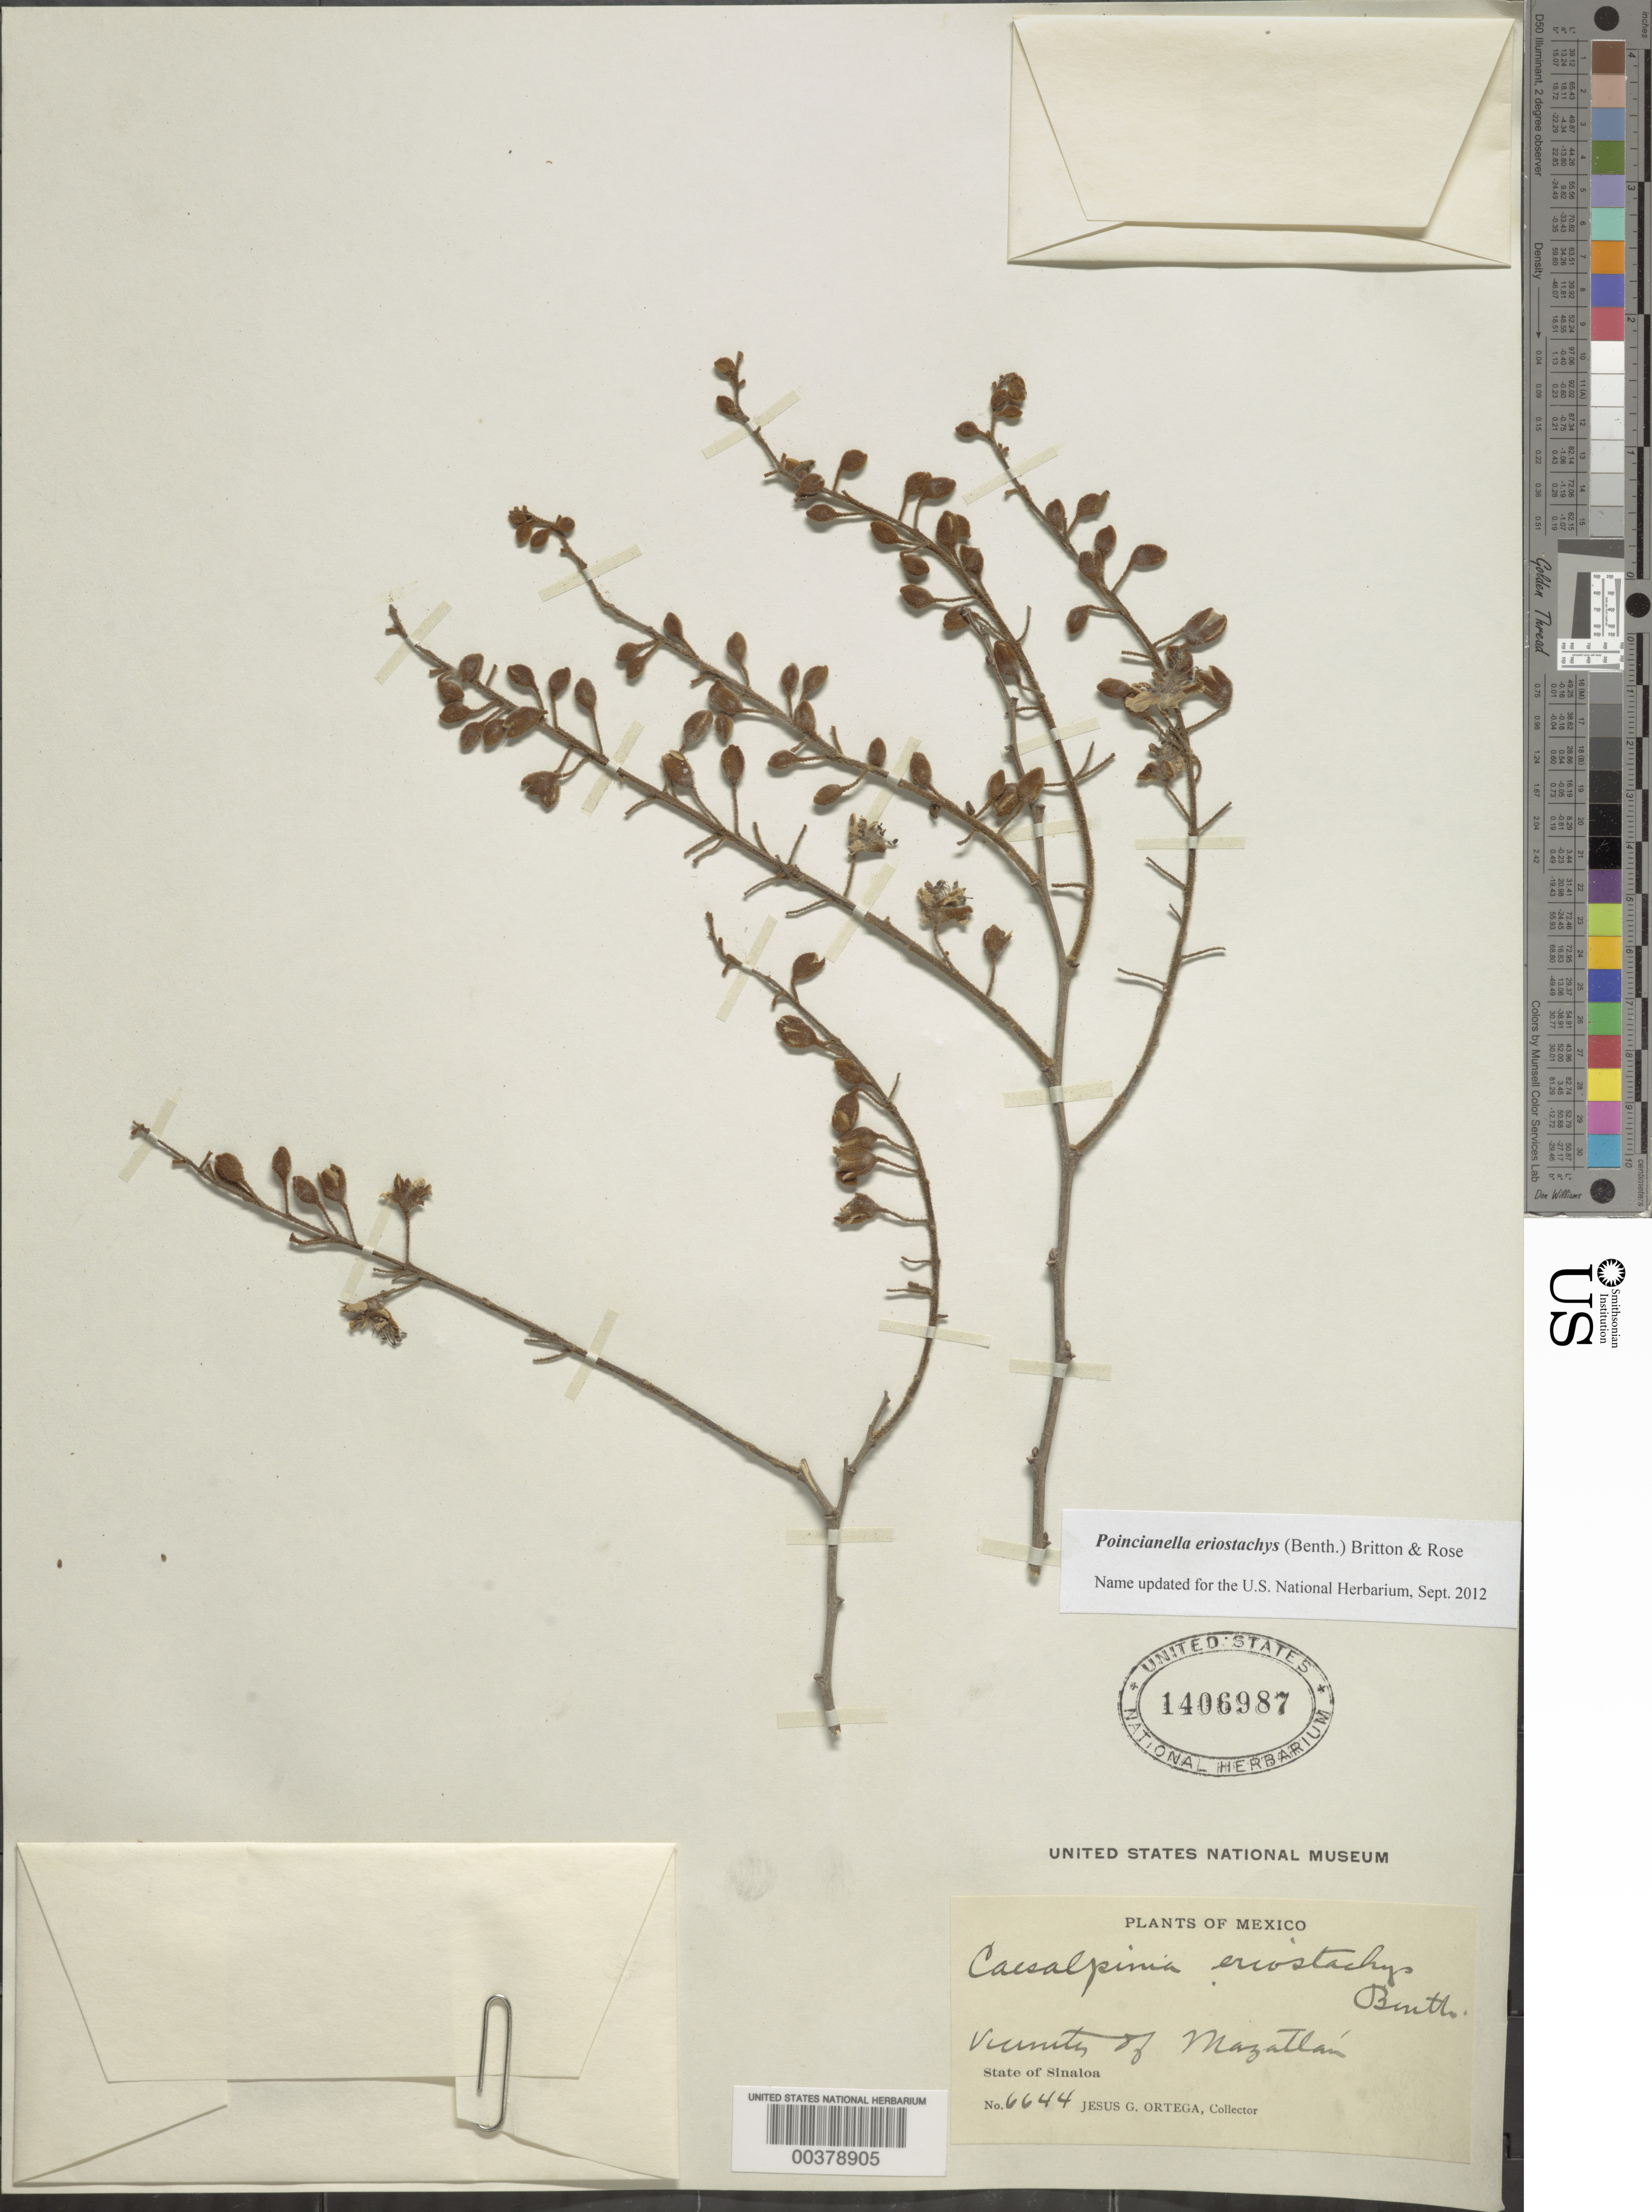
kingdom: Plantae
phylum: Tracheophyta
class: Magnoliopsida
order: Fabales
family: Fabaceae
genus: Cenostigma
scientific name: Cenostigma eriostachys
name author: (Benth.) Gagnon & G.P. Lewis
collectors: J. Ortega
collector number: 6644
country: Mexico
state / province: Sinaloa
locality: Vicinity of Mazatlan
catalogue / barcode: US 1406987